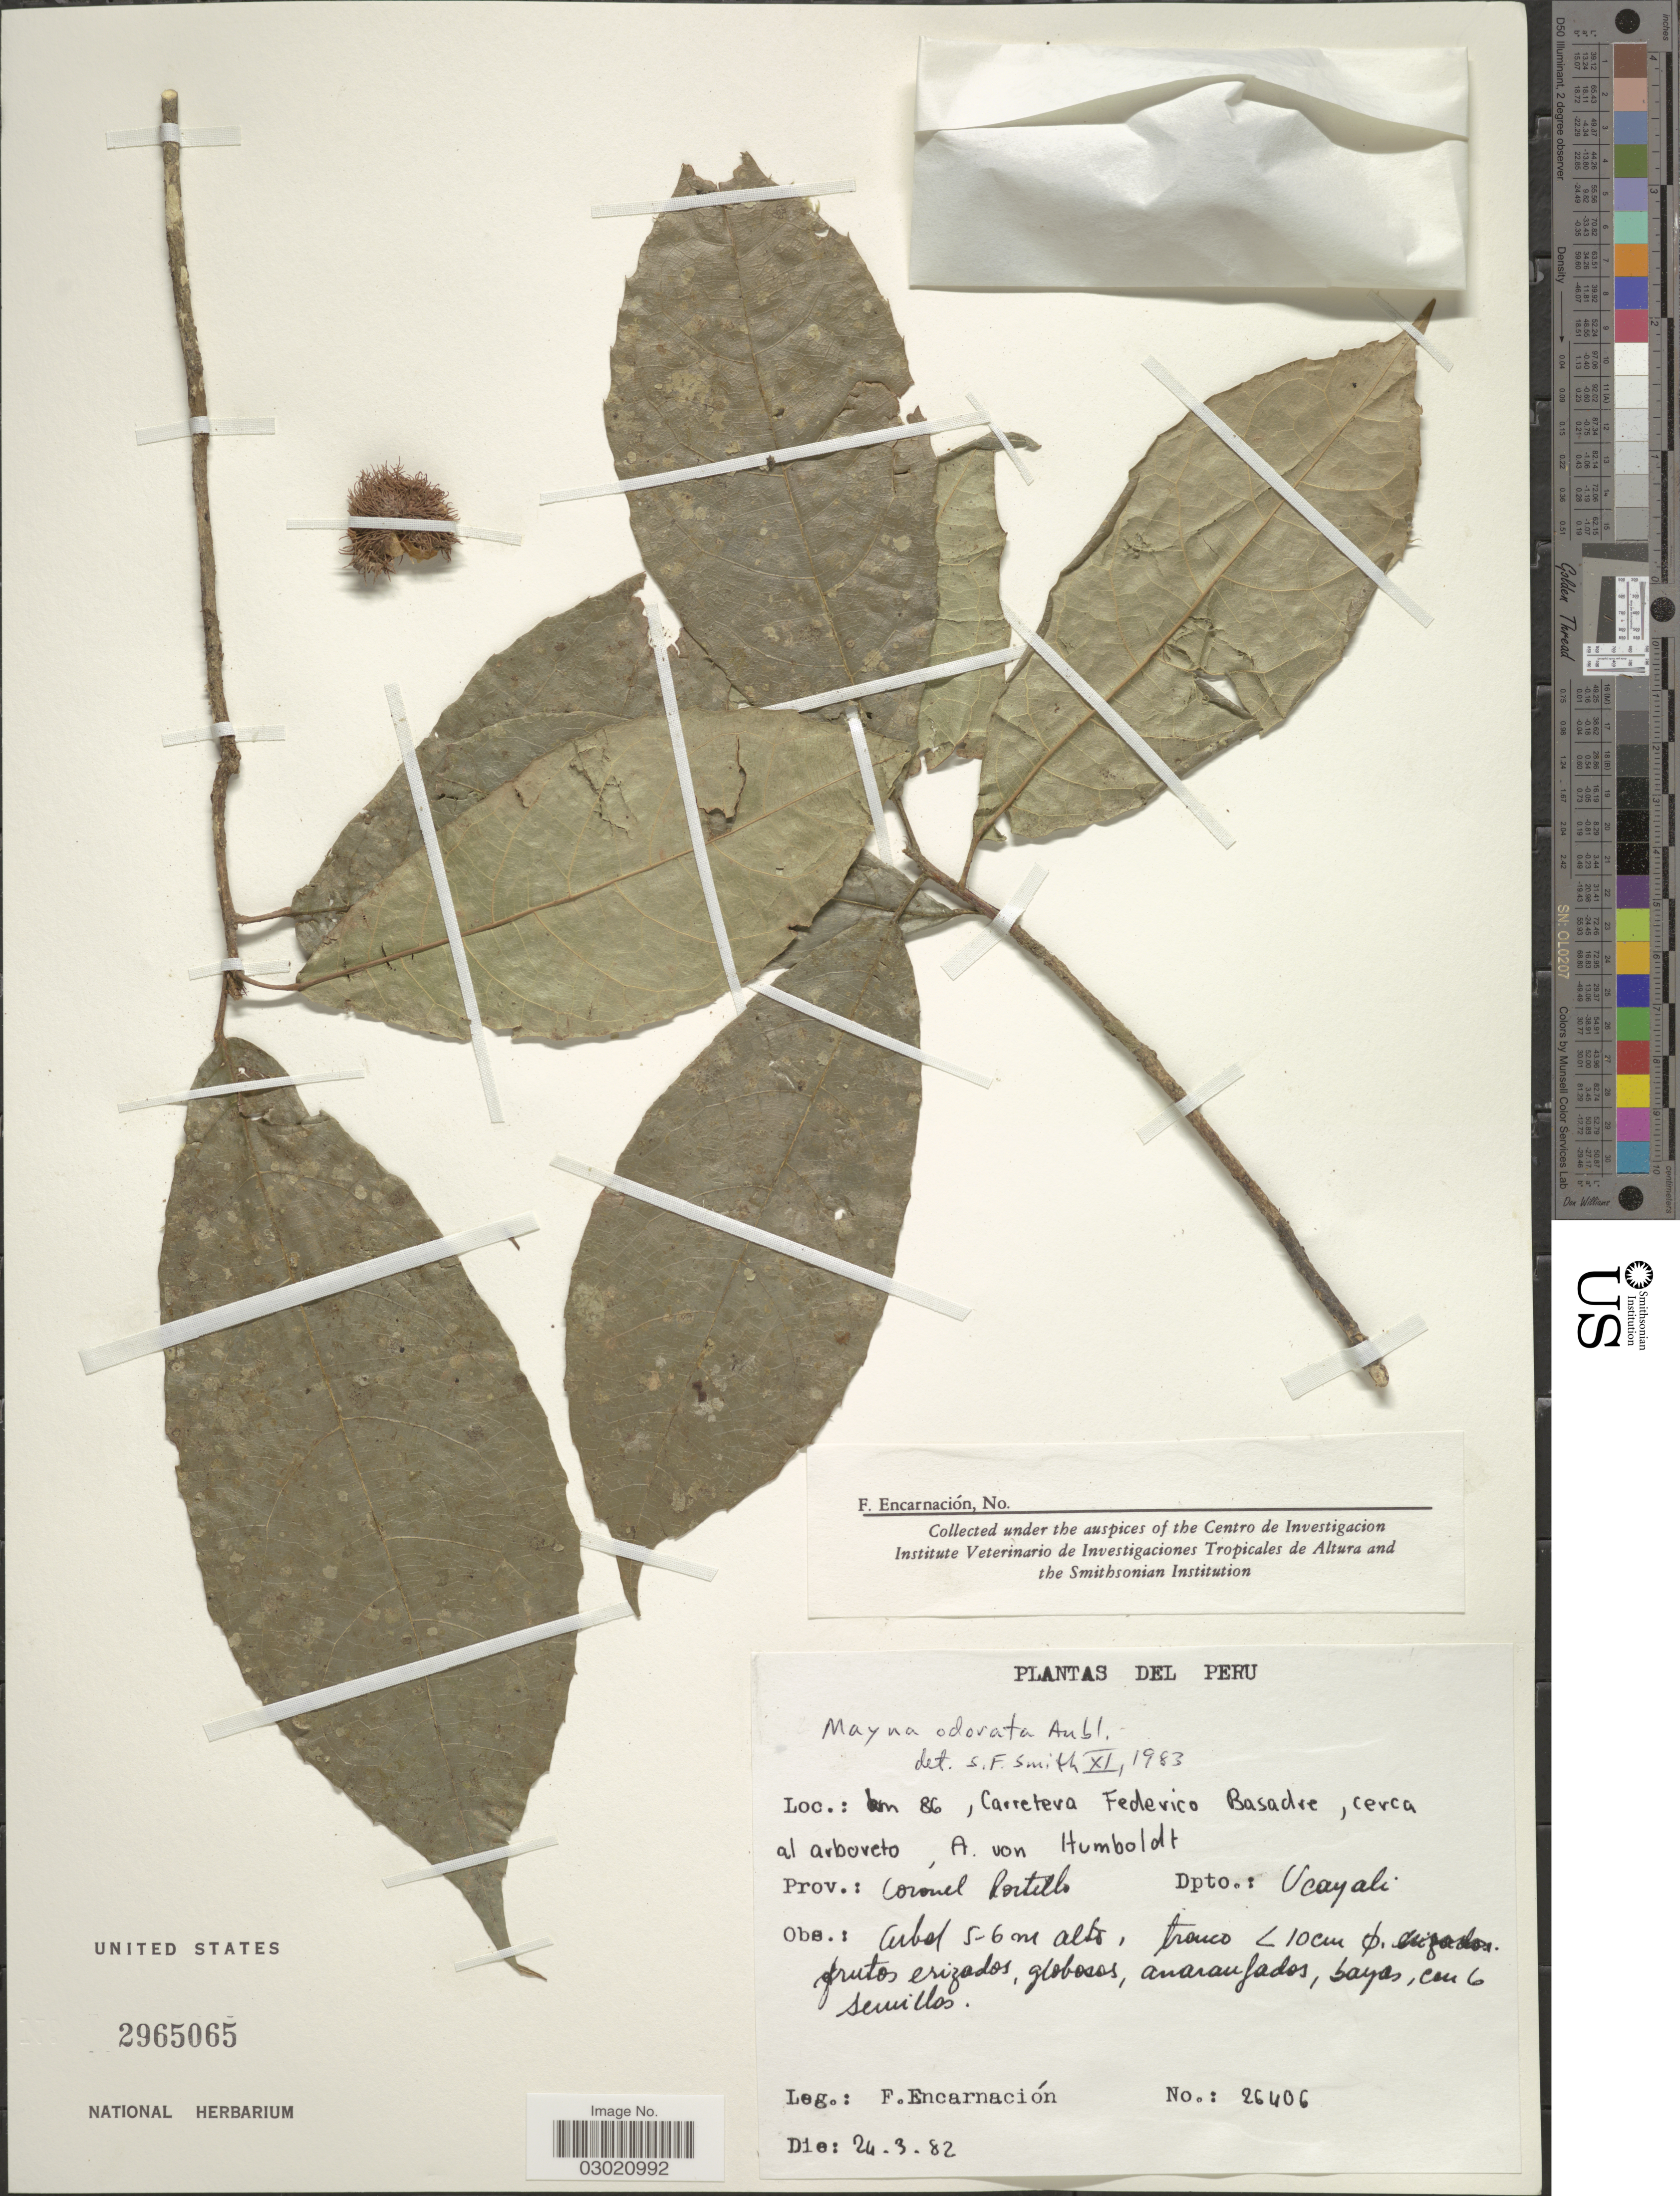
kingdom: Plantae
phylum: Tracheophyta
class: Magnoliopsida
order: Malpighiales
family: Achariaceae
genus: Mayna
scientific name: Mayna odorata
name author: Aubl.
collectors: F. Encarnación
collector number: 26406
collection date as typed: Transcribed d/m/y: 24/3/82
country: Peru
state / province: Ucayali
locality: Km 86, Carretera Federico Basadre, cerca al arboreto A. von Humboldt. Prov. Corónel Portillo. Dpto.: Ucayali.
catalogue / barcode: US 2965065